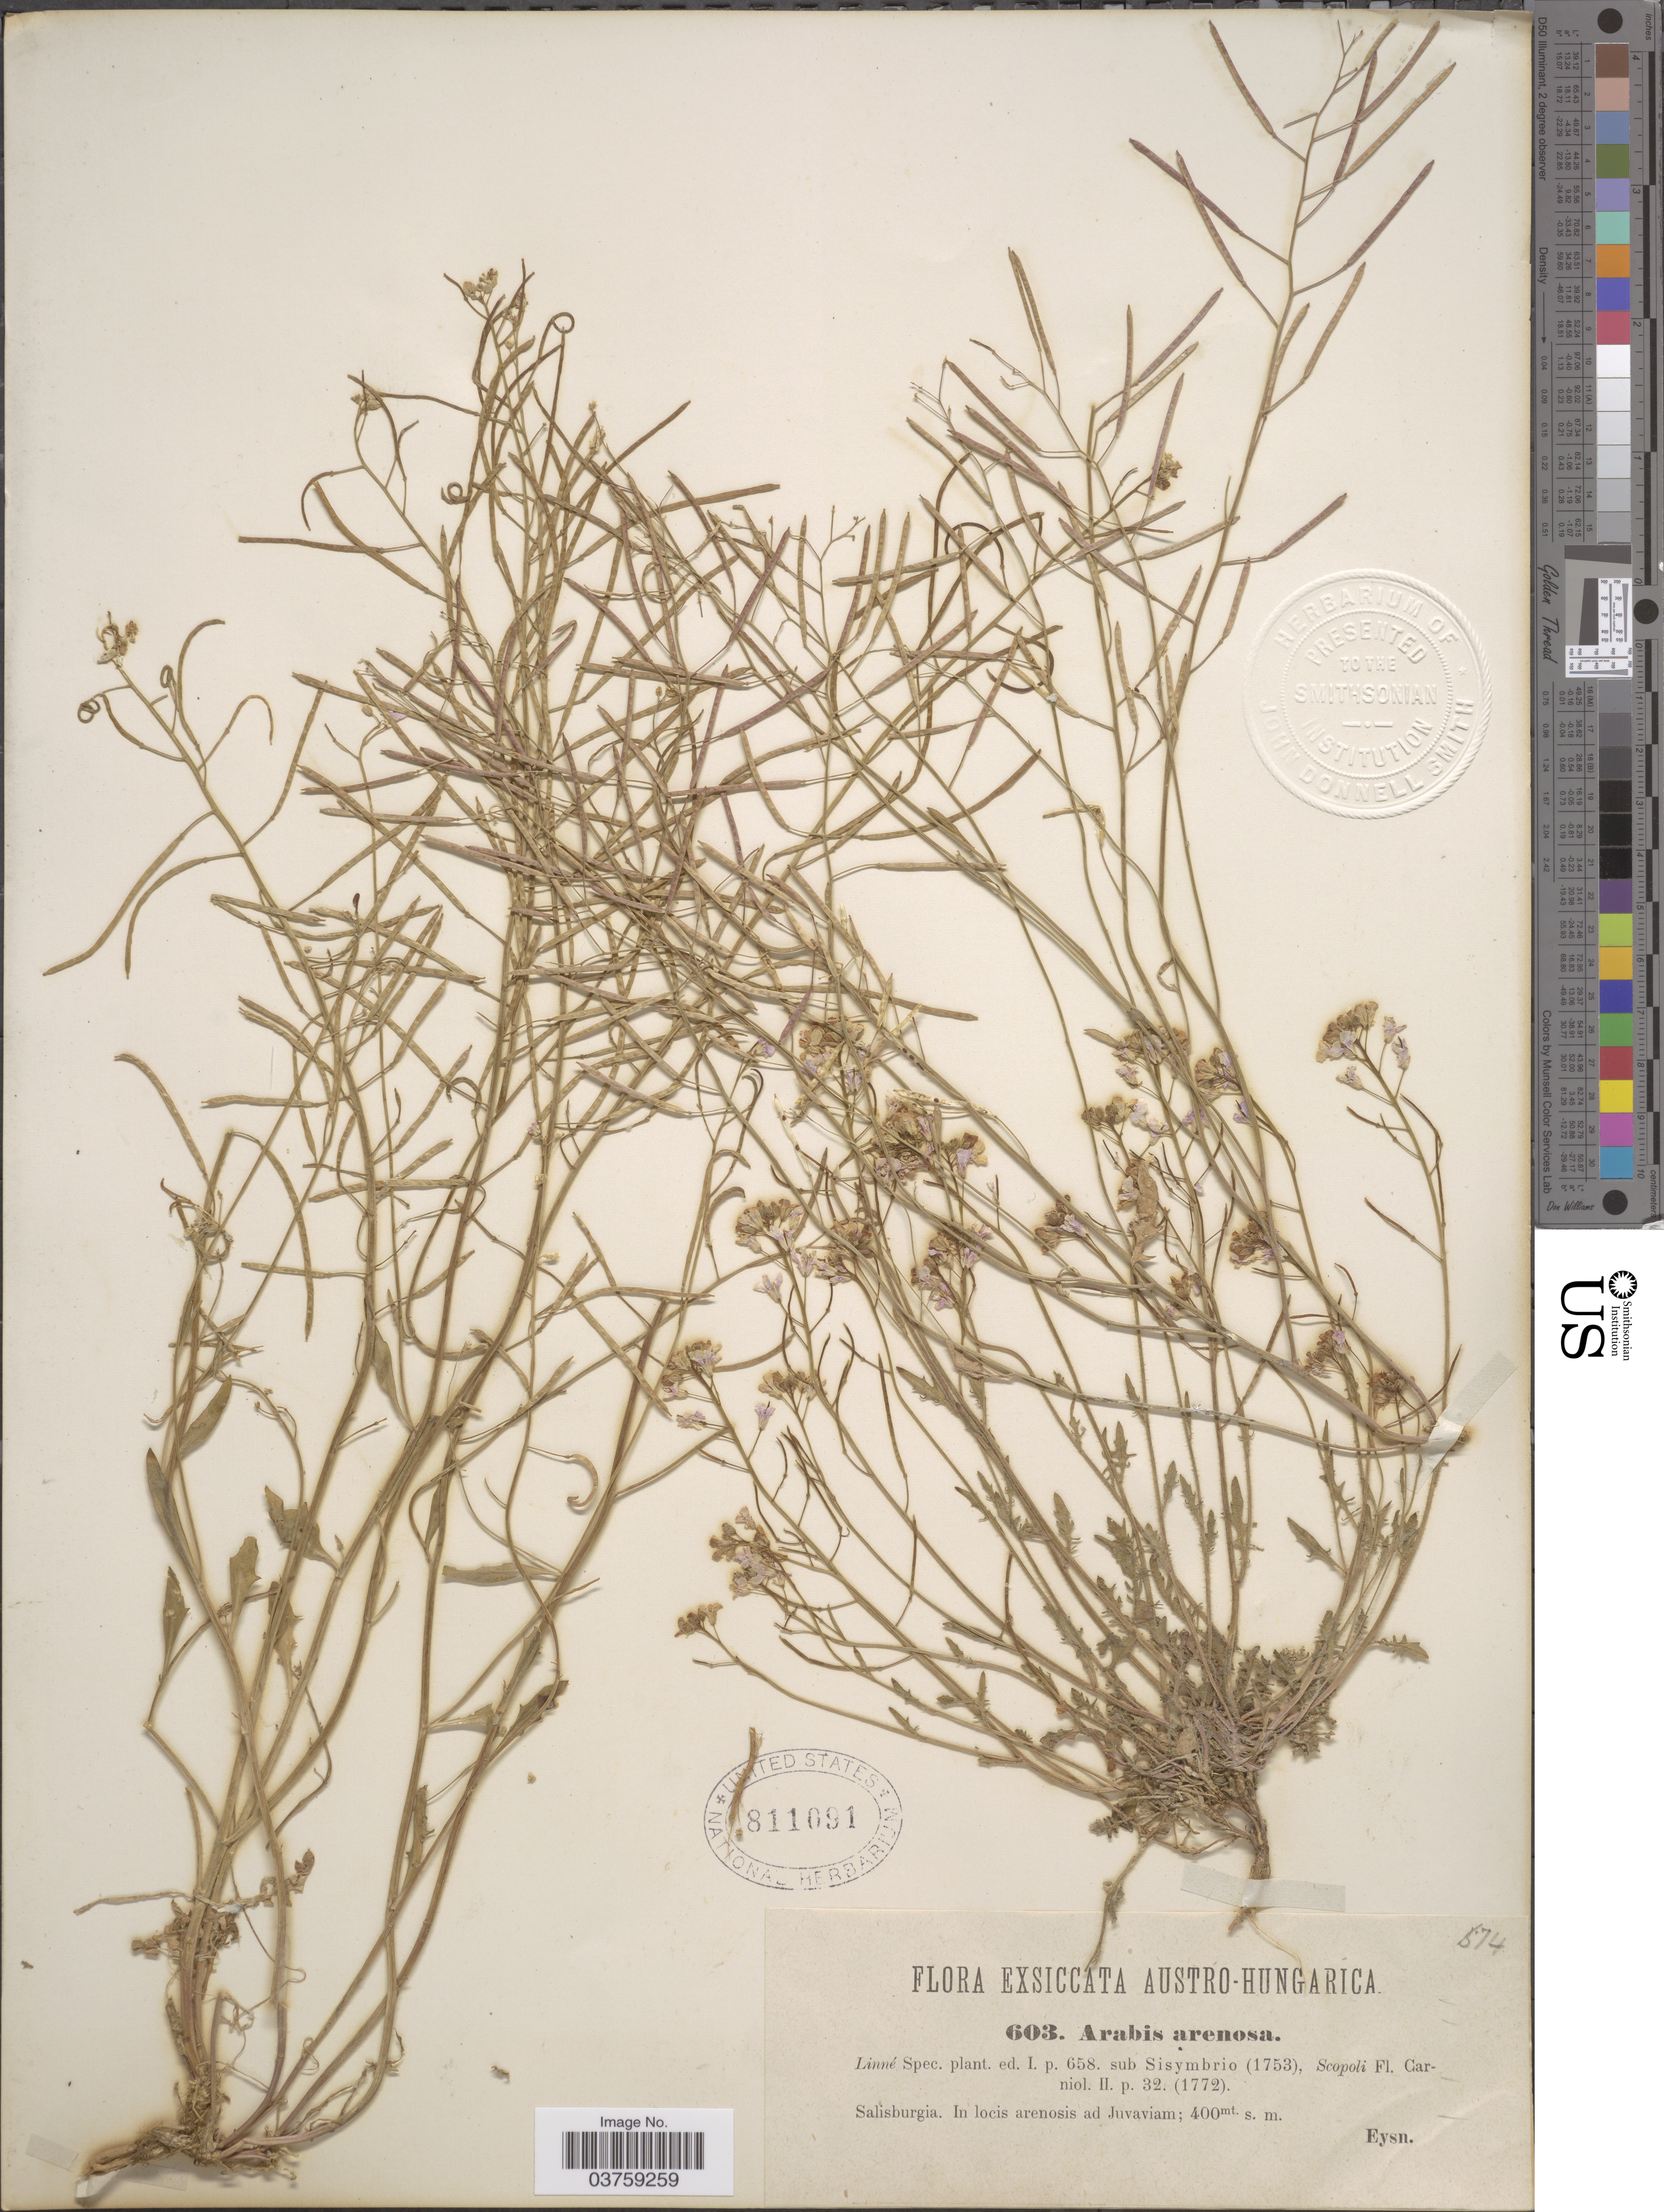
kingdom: Plantae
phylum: Tracheophyta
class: Magnoliopsida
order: Brassicales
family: Brassicaceae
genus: Arabis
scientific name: Arabis arenosa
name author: (L.) Scop.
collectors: -. Eysn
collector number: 603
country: Austria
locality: Austro-Hungarica. Salisburgia. In locis arenosis ad Juvaviam.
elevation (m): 400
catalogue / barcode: US 811091